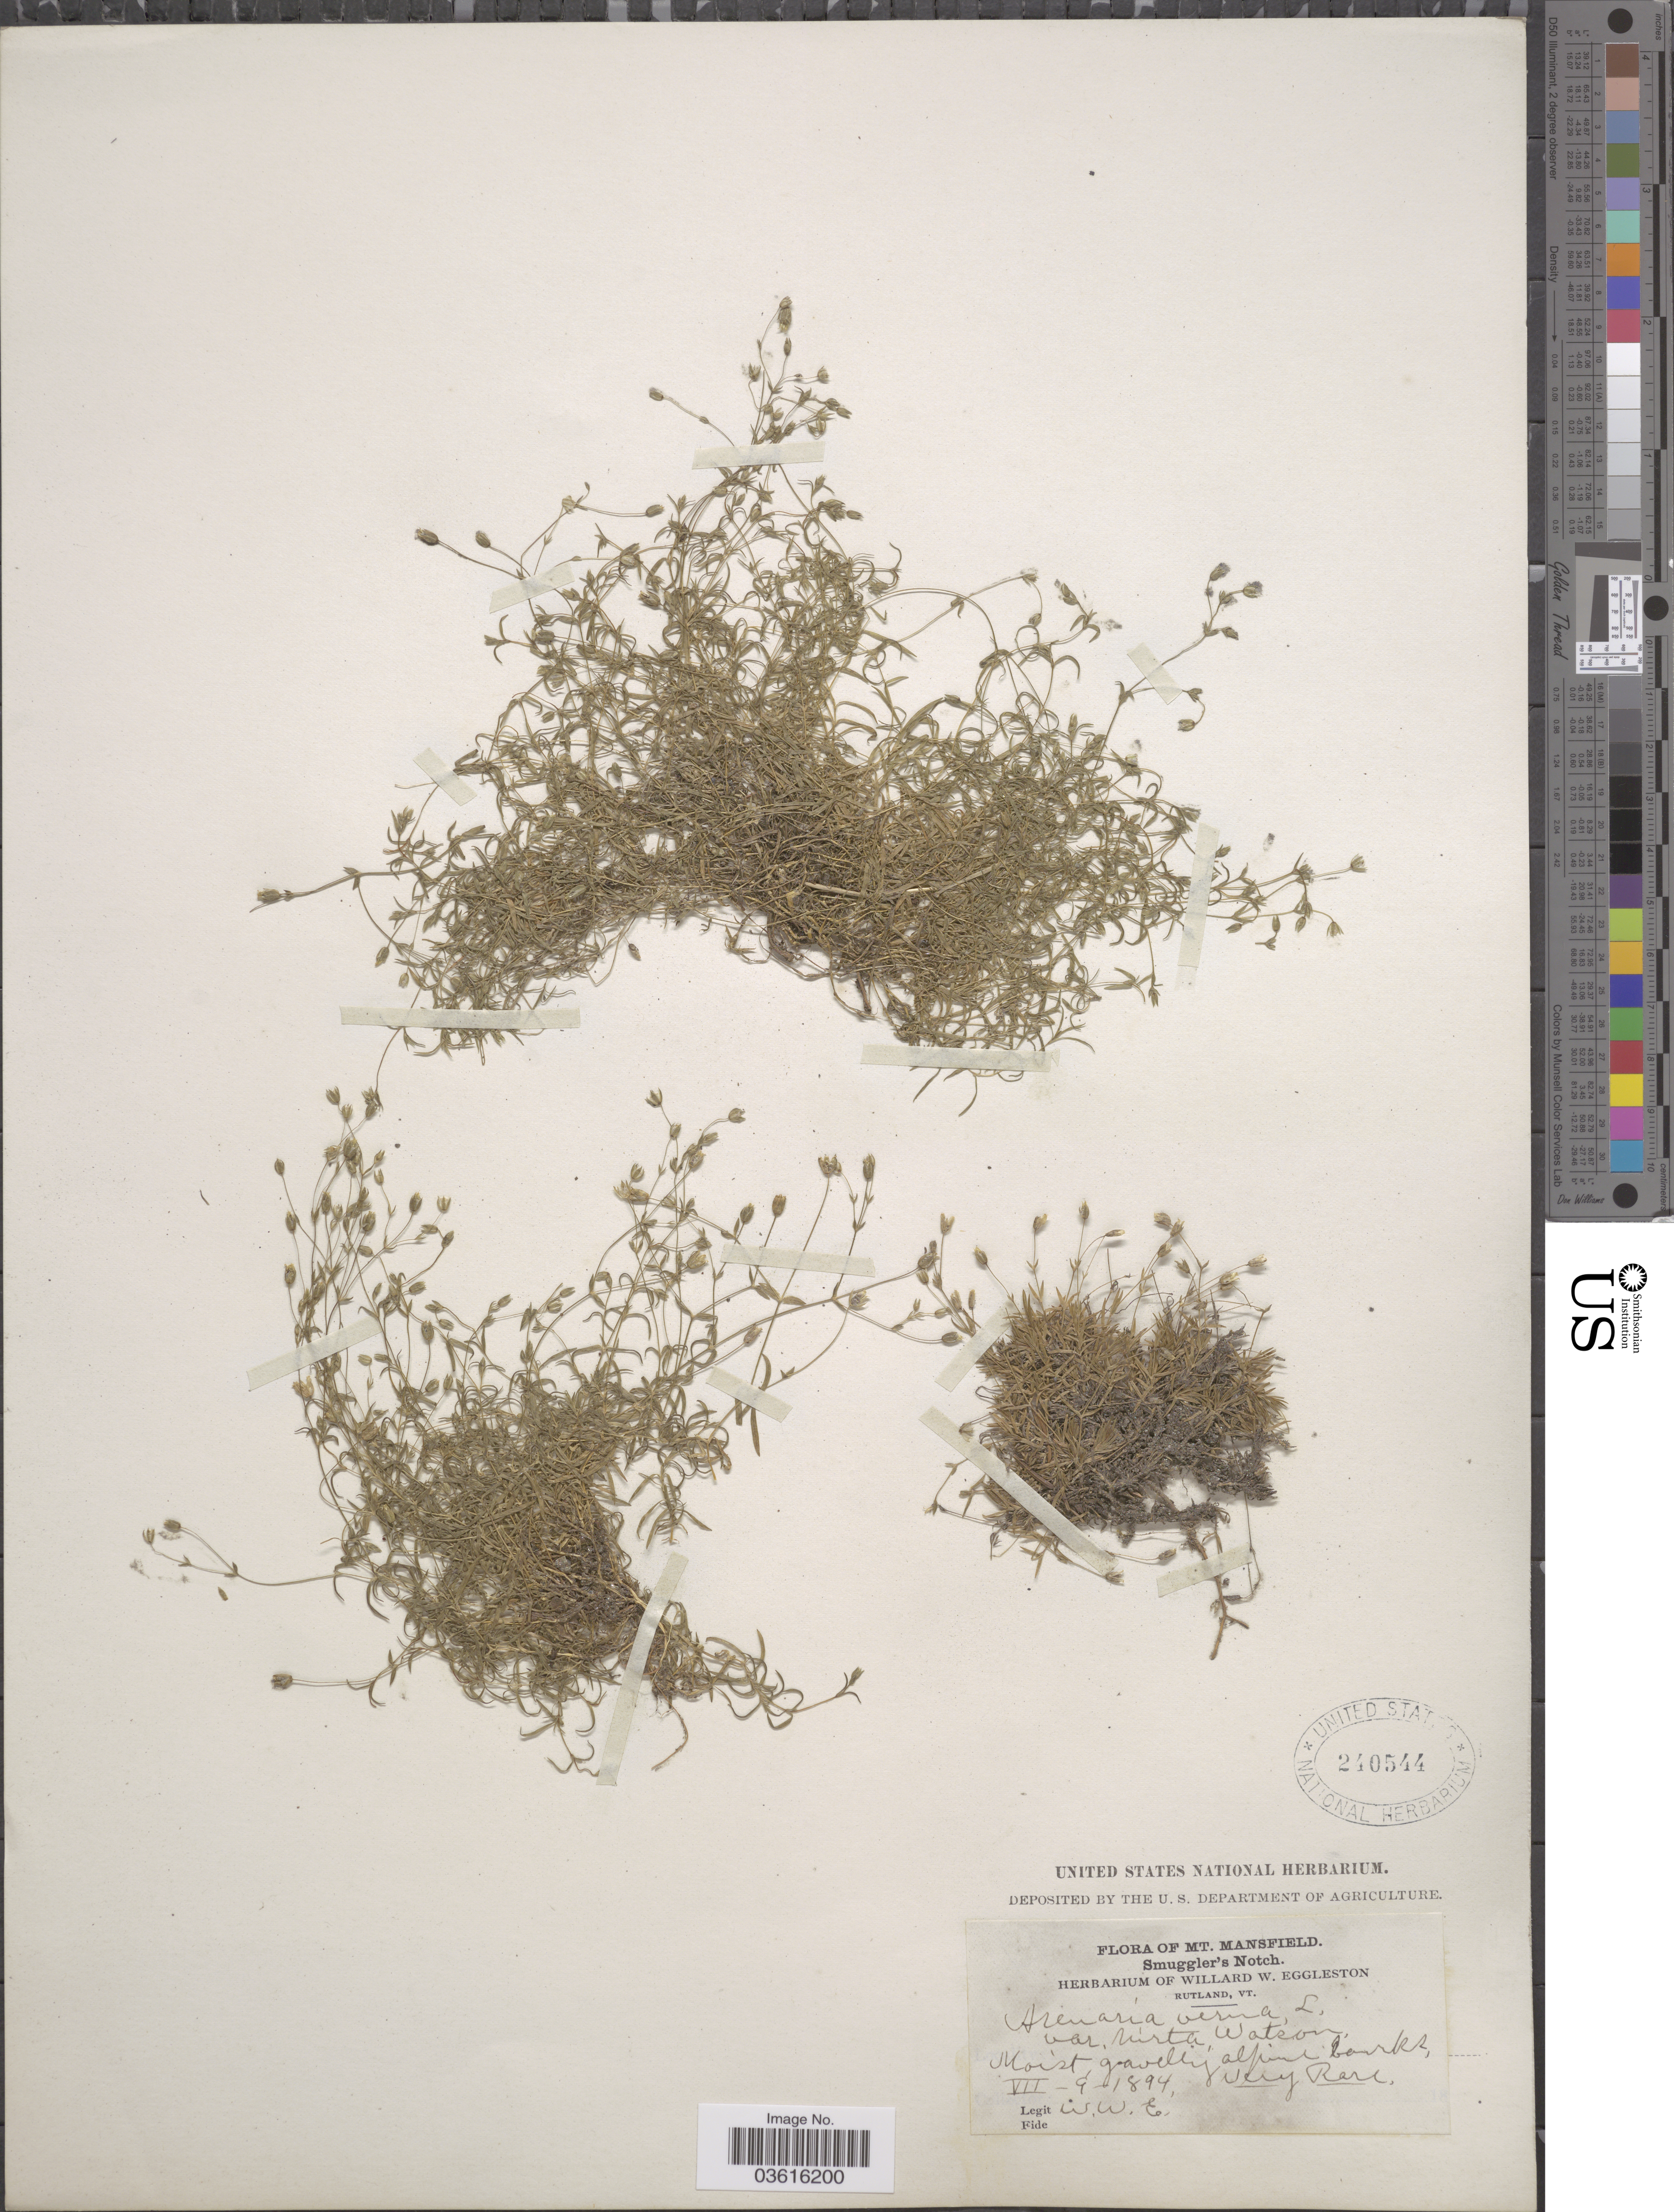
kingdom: Plantae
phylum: Tracheophyta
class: Magnoliopsida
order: Caryophyllales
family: Caryophyllaceae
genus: Minuartia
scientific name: Minuartia verna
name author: (L.) Hiern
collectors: W. W. Eggleston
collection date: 1894-07-09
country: United States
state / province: Vermont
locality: Mt. Mansfield. Smuggler's Notch.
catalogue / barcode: US 240544